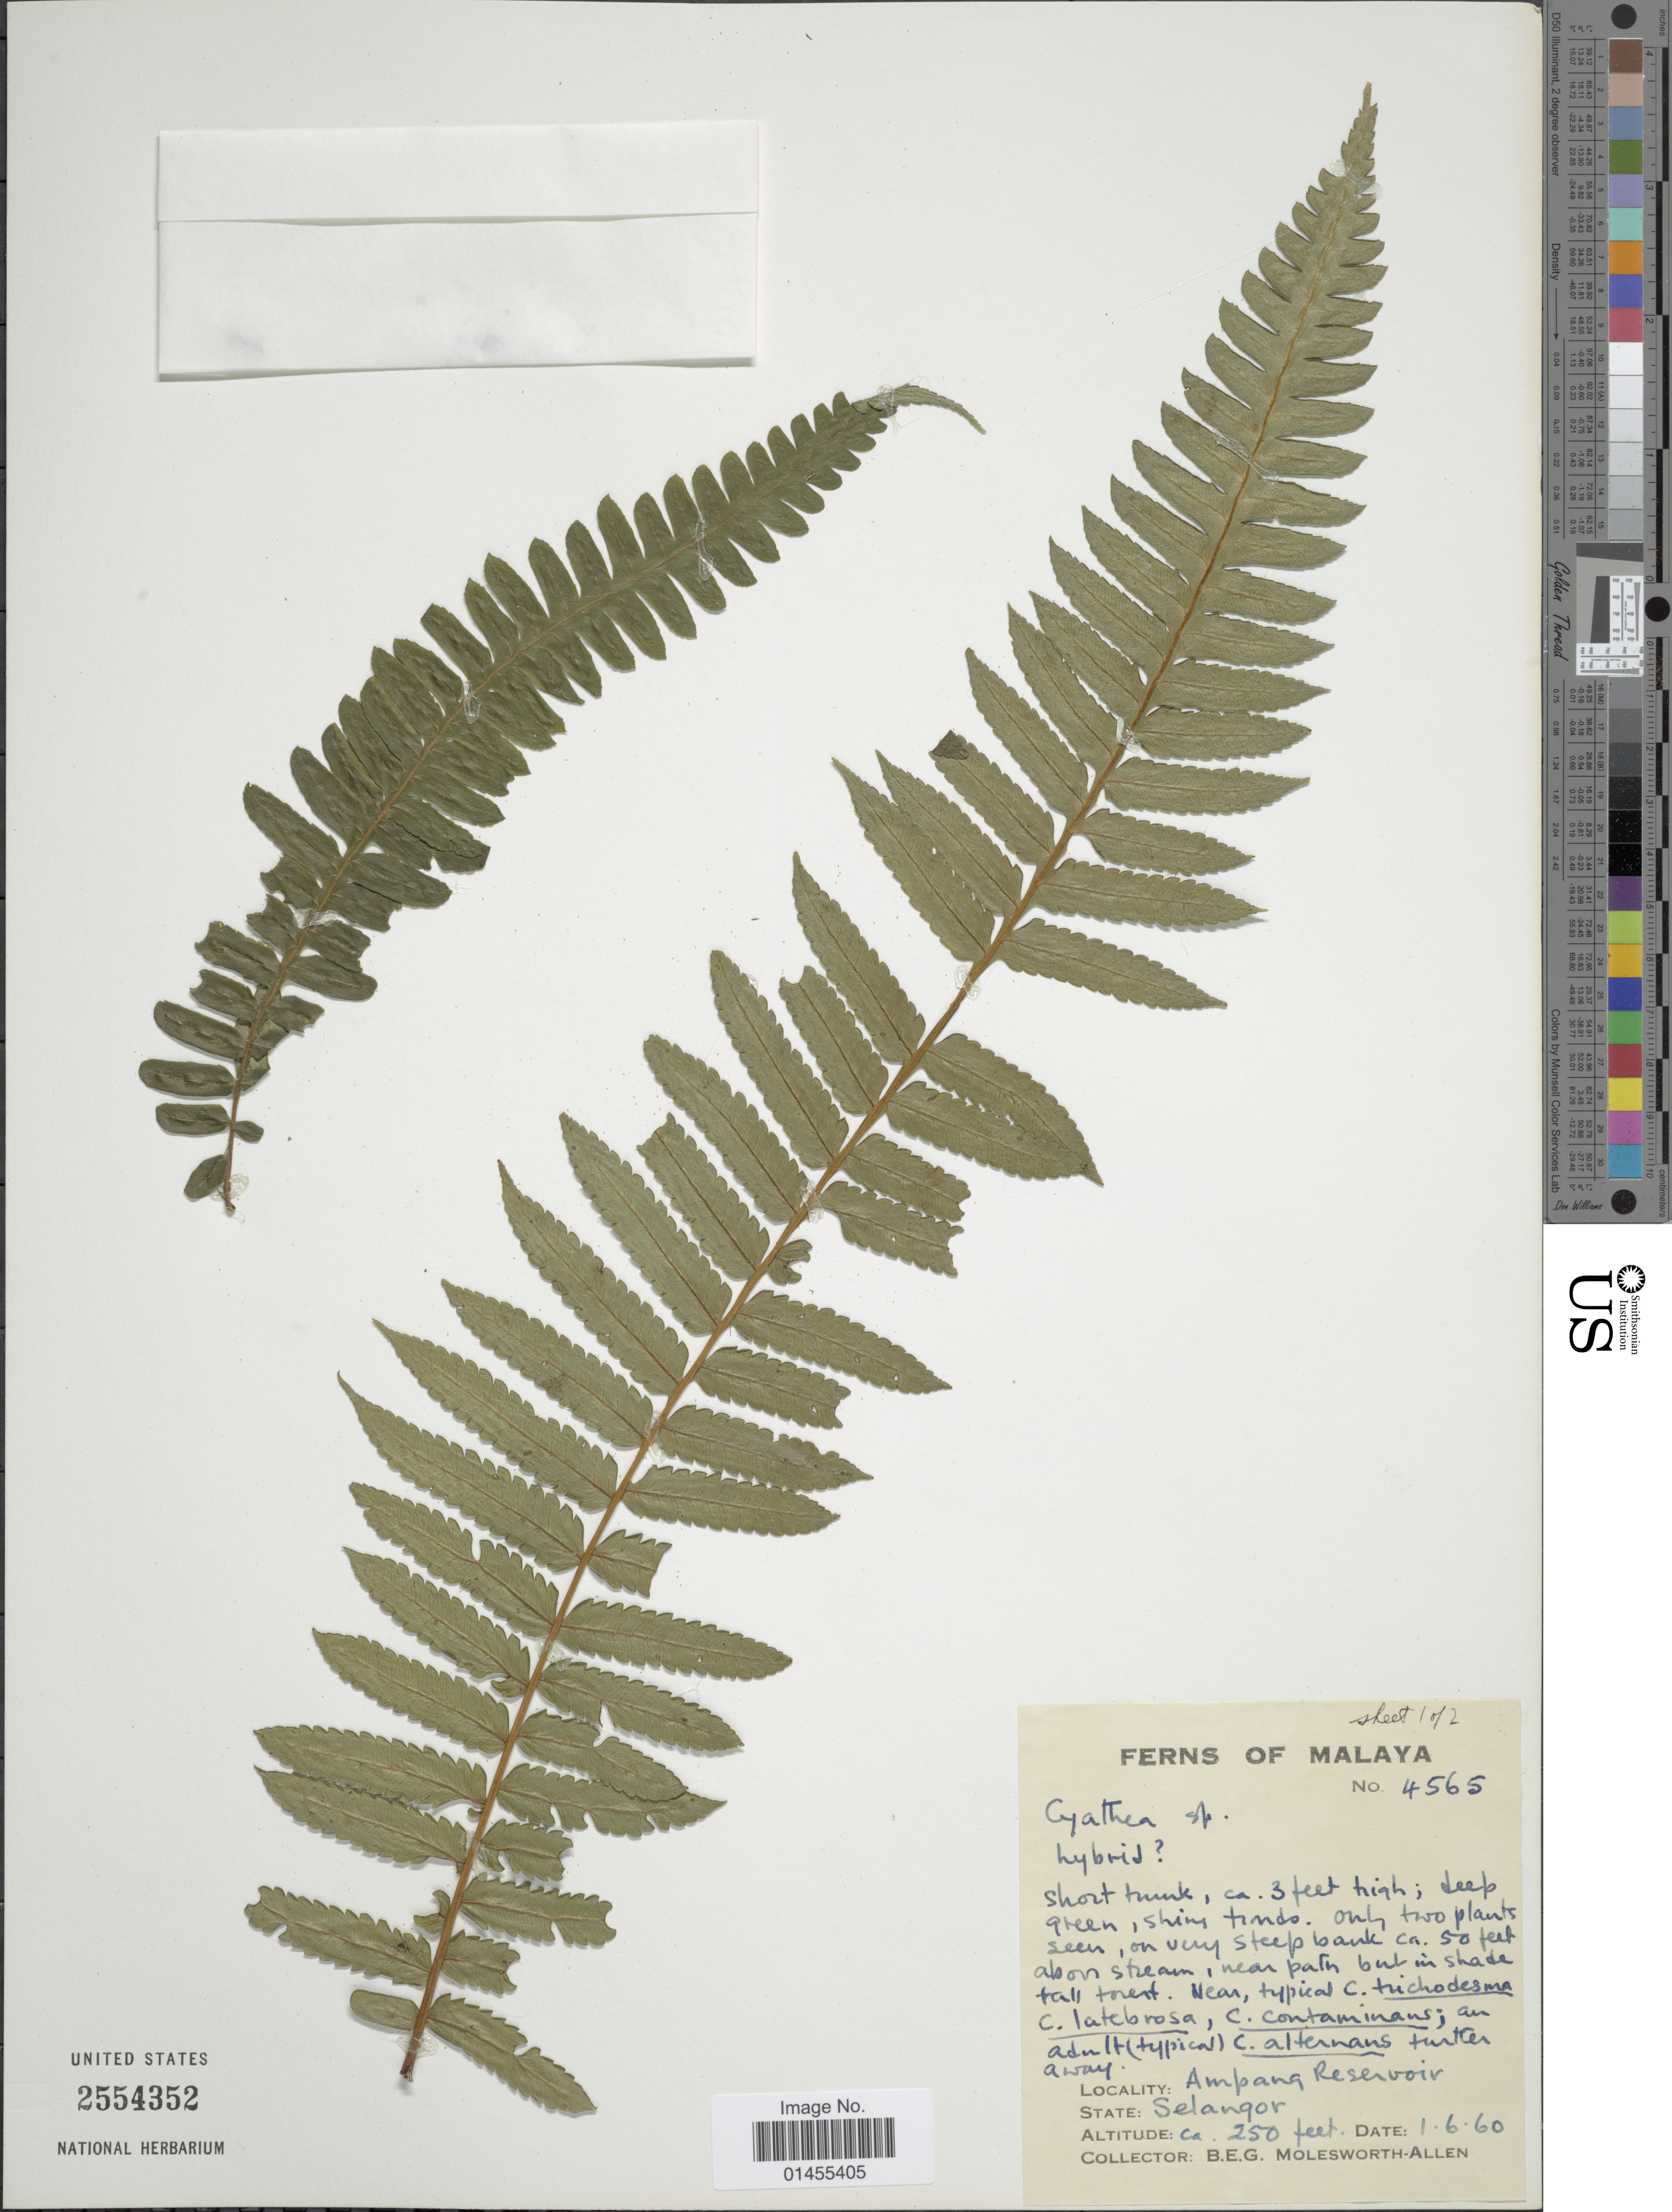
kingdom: Plantae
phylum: Tracheophyta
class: Polypodiopsida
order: Cyatheales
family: Cyatheaceae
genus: Alsophila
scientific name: Alsophila sp.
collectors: B. E. G. Molesworth-Allen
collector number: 4565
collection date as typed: Transcribed d/m/y: 1/6/60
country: Malaysia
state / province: Selangor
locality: Malaya, Ampang Reservoir.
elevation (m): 76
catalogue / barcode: US 2554352